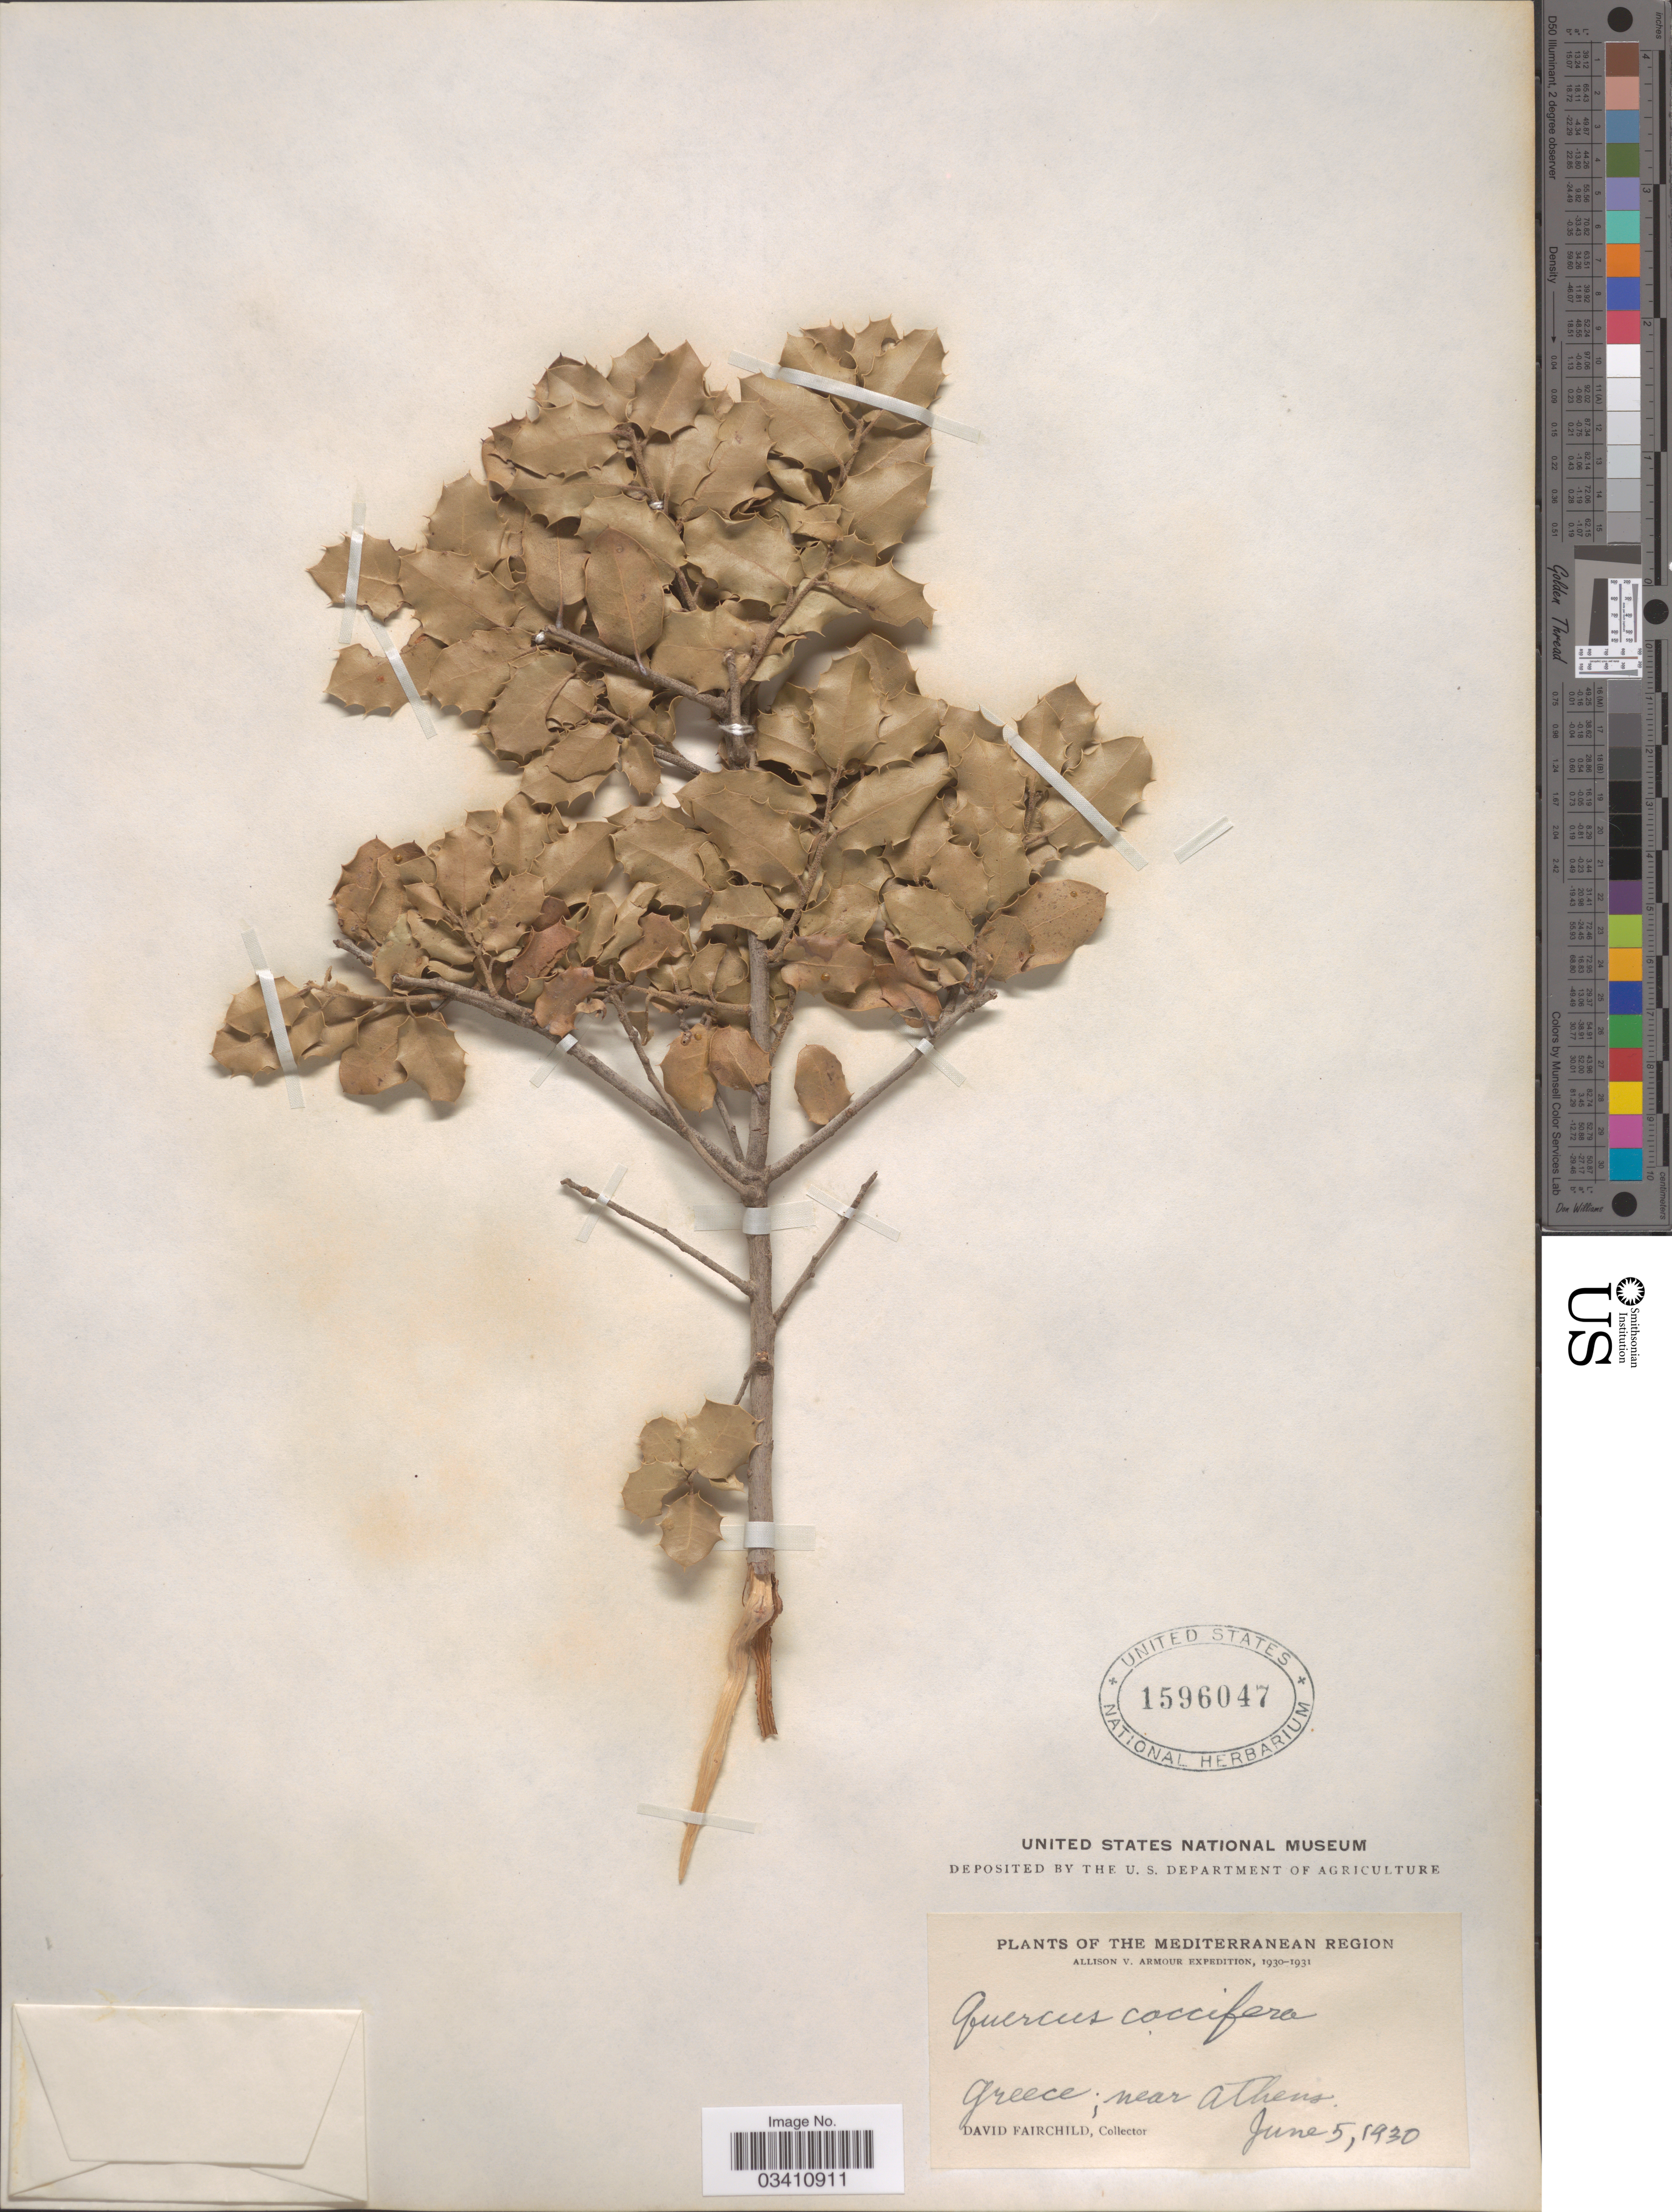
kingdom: Plantae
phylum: Tracheophyta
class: Magnoliopsida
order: Fagales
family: Fagaceae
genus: Quercus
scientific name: Quercus coccifera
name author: L.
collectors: D. Fairchild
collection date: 1930-06-05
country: Greece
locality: The Mediterranean Region. Near Athens.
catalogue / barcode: US 1596047